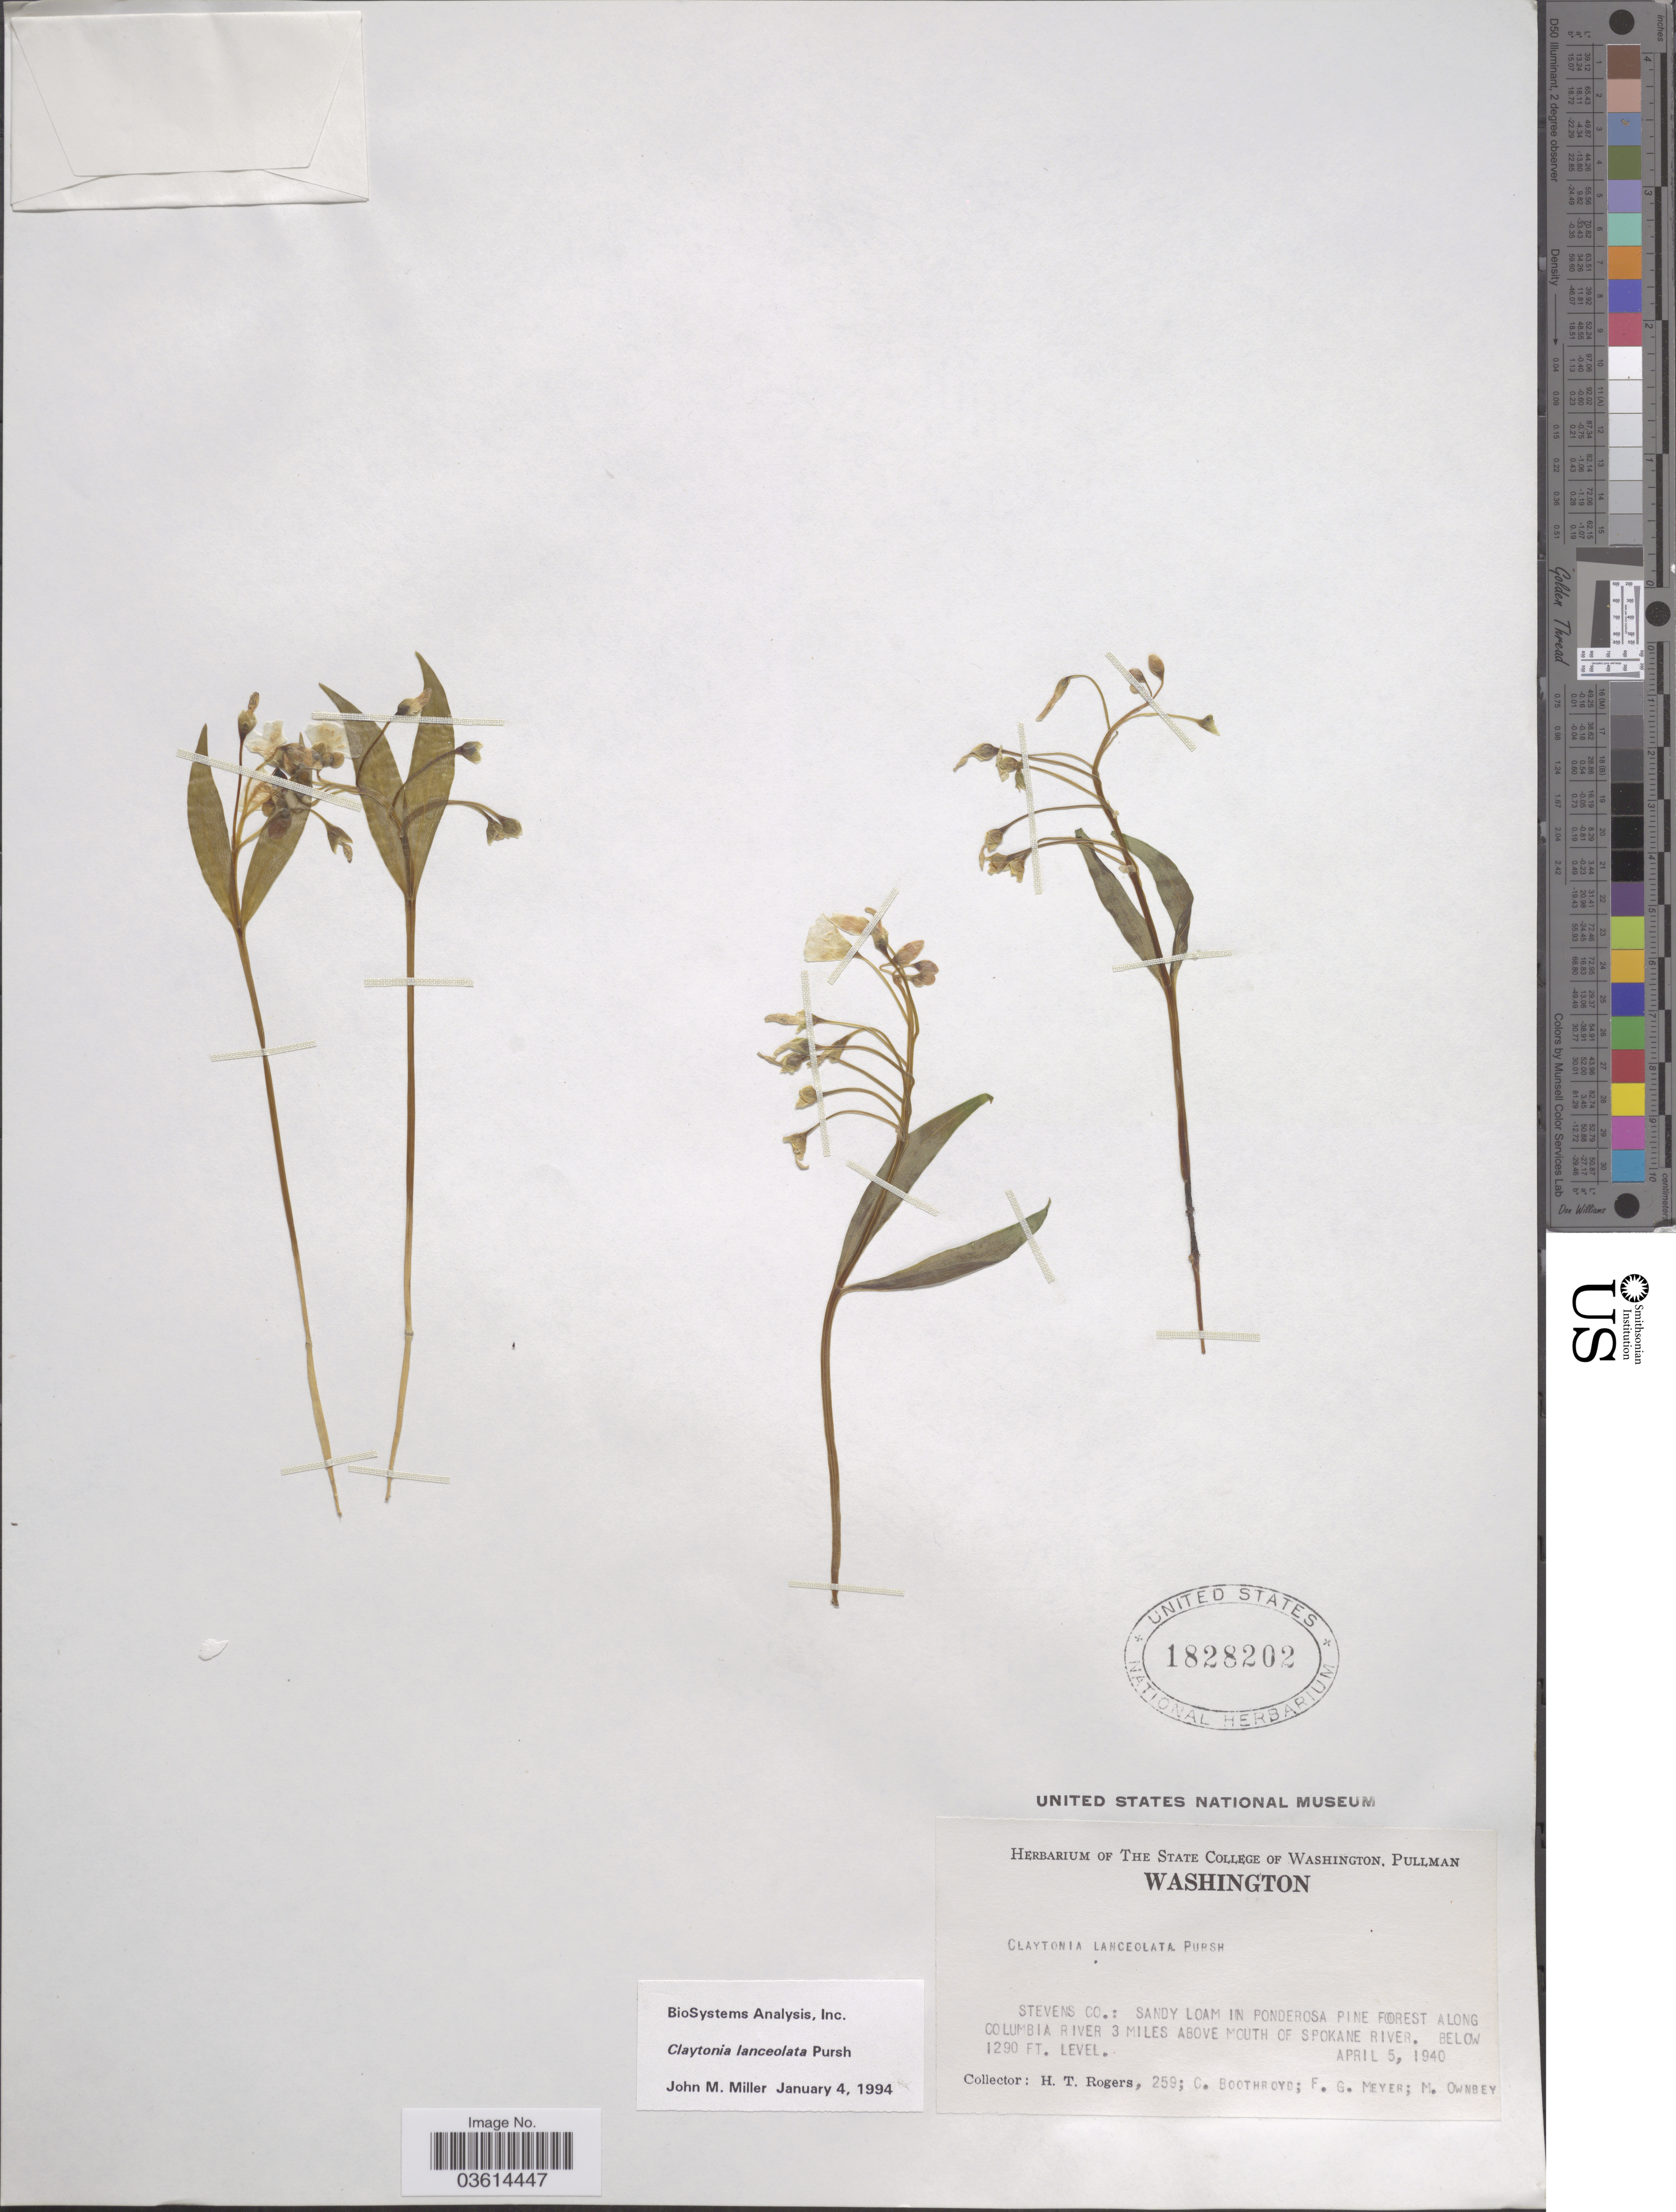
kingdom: Plantae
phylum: Tracheophyta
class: Magnoliopsida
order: Caryophyllales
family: Montiaceae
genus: Claytonia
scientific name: Claytonia lanceolata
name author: Pursh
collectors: H. Rogers, C. Boothroyd, F. G. Meyer & M. Ownbey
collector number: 259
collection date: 1940-04-05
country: United States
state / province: Washington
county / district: Spokane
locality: Stevens Co.: sandy loam in ponderosa pine forest along Columbia River 3 miles above Mouth of Spokane River.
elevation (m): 393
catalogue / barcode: US 1828202